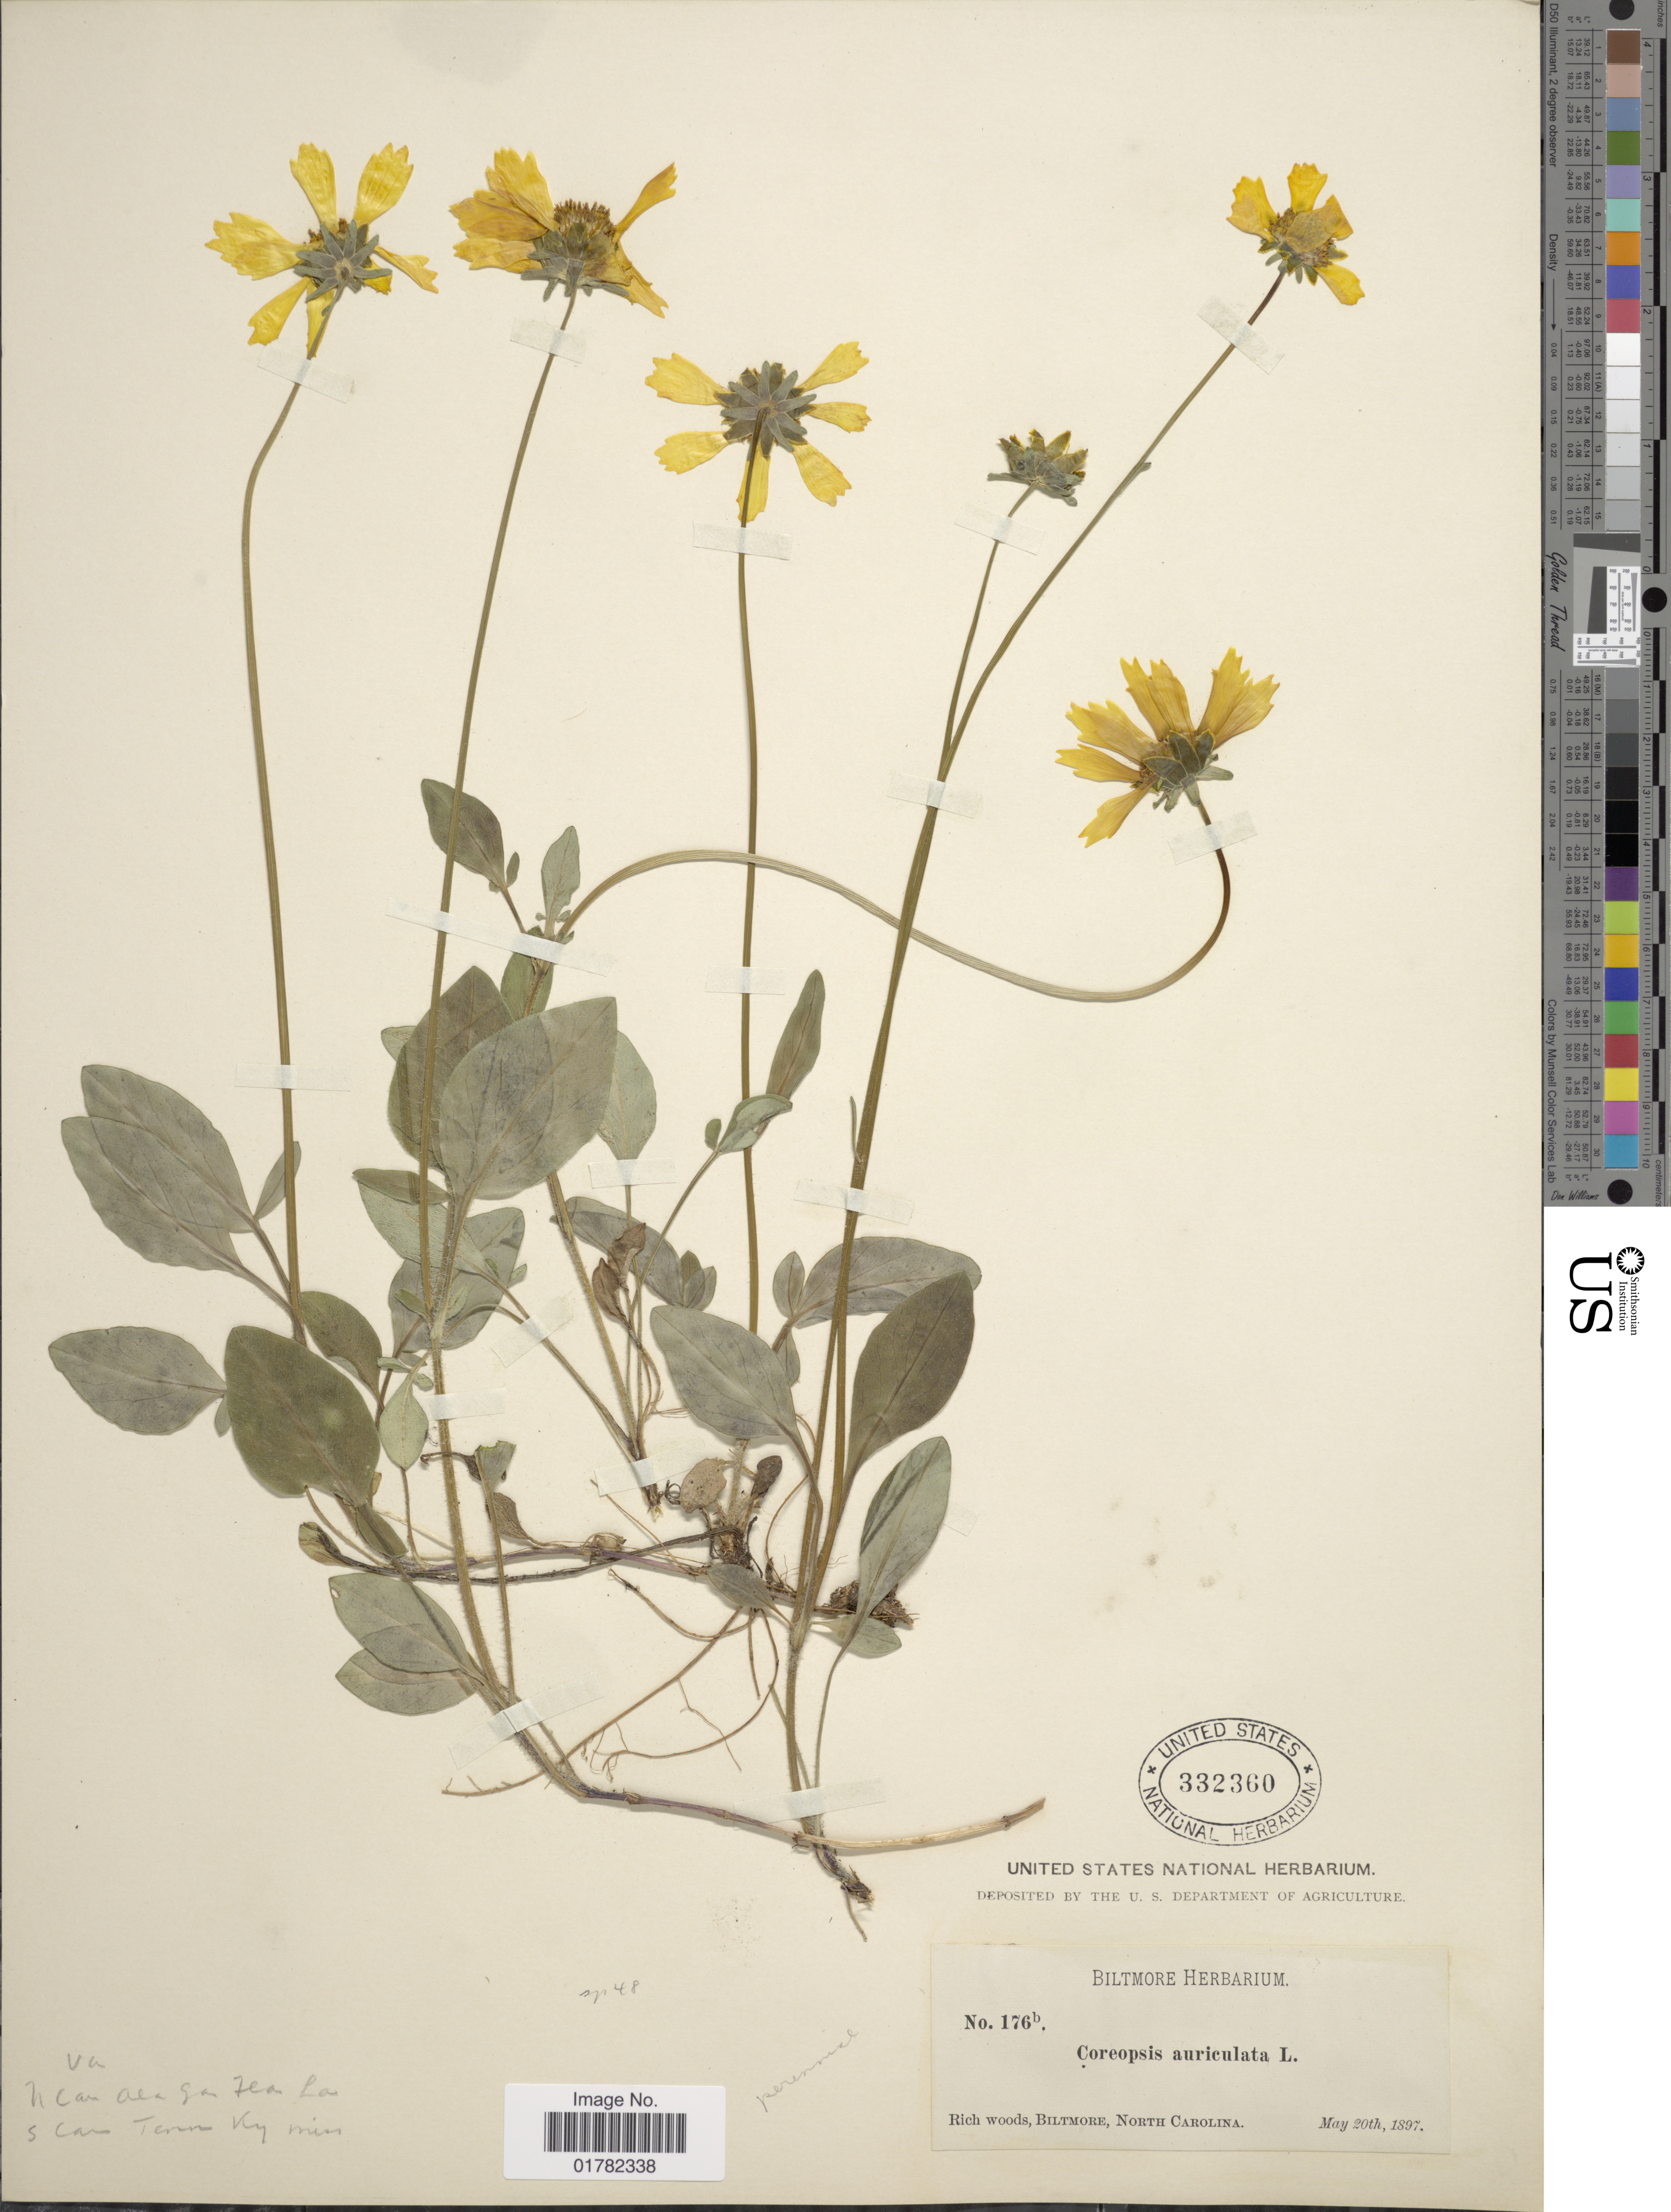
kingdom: Plantae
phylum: Tracheophyta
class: Magnoliopsida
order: Asterales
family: Asteraceae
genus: Coreopsis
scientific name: Coreopsis auriculata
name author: L.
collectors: ex herb. Biltmore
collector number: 176b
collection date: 1897-05-20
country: United States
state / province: North Carolina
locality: Rich woods, Biltmore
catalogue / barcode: US 332360